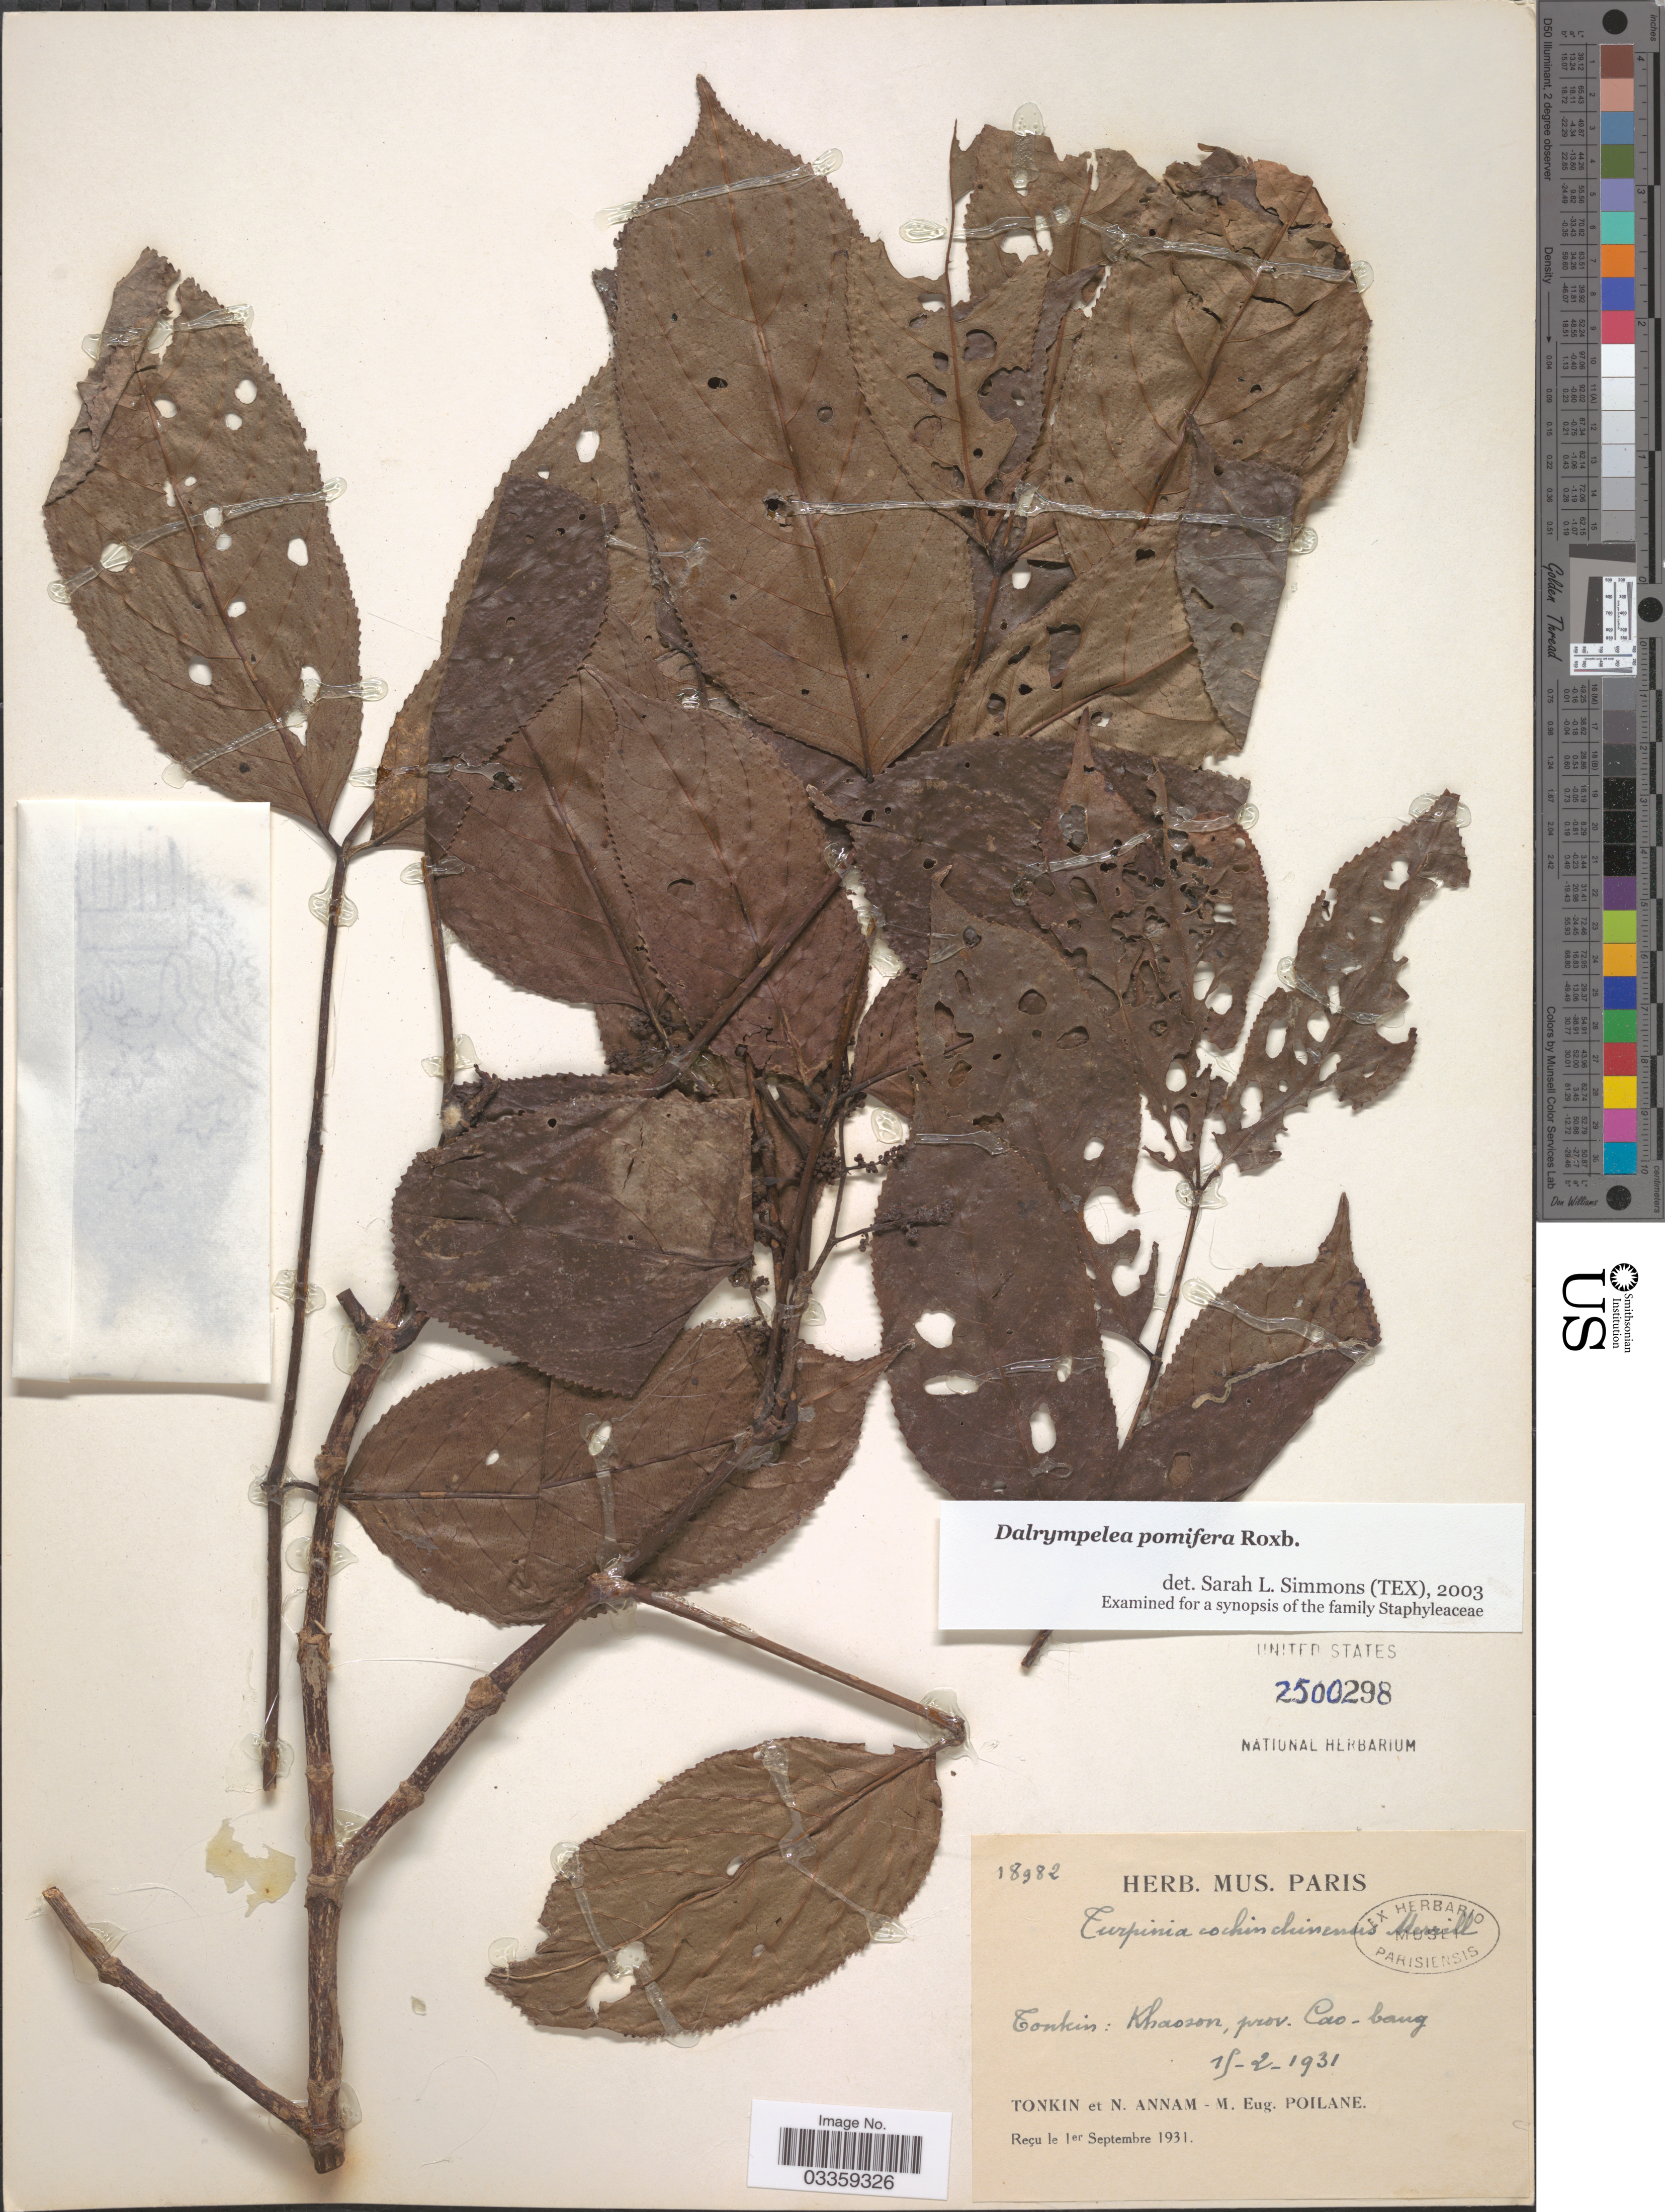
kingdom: Plantae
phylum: Tracheophyta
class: Magnoliopsida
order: Crossosomatales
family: Staphyleaceae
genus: Dalrympelea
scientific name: Dalrympelea pomifera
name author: Roxb.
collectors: M. Poilane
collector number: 18982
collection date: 1931-02-15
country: Vietnam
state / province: Cao Bang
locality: Tonkin: Khaoson, prov. Cao-bang.N. Annam.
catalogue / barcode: US 2500298